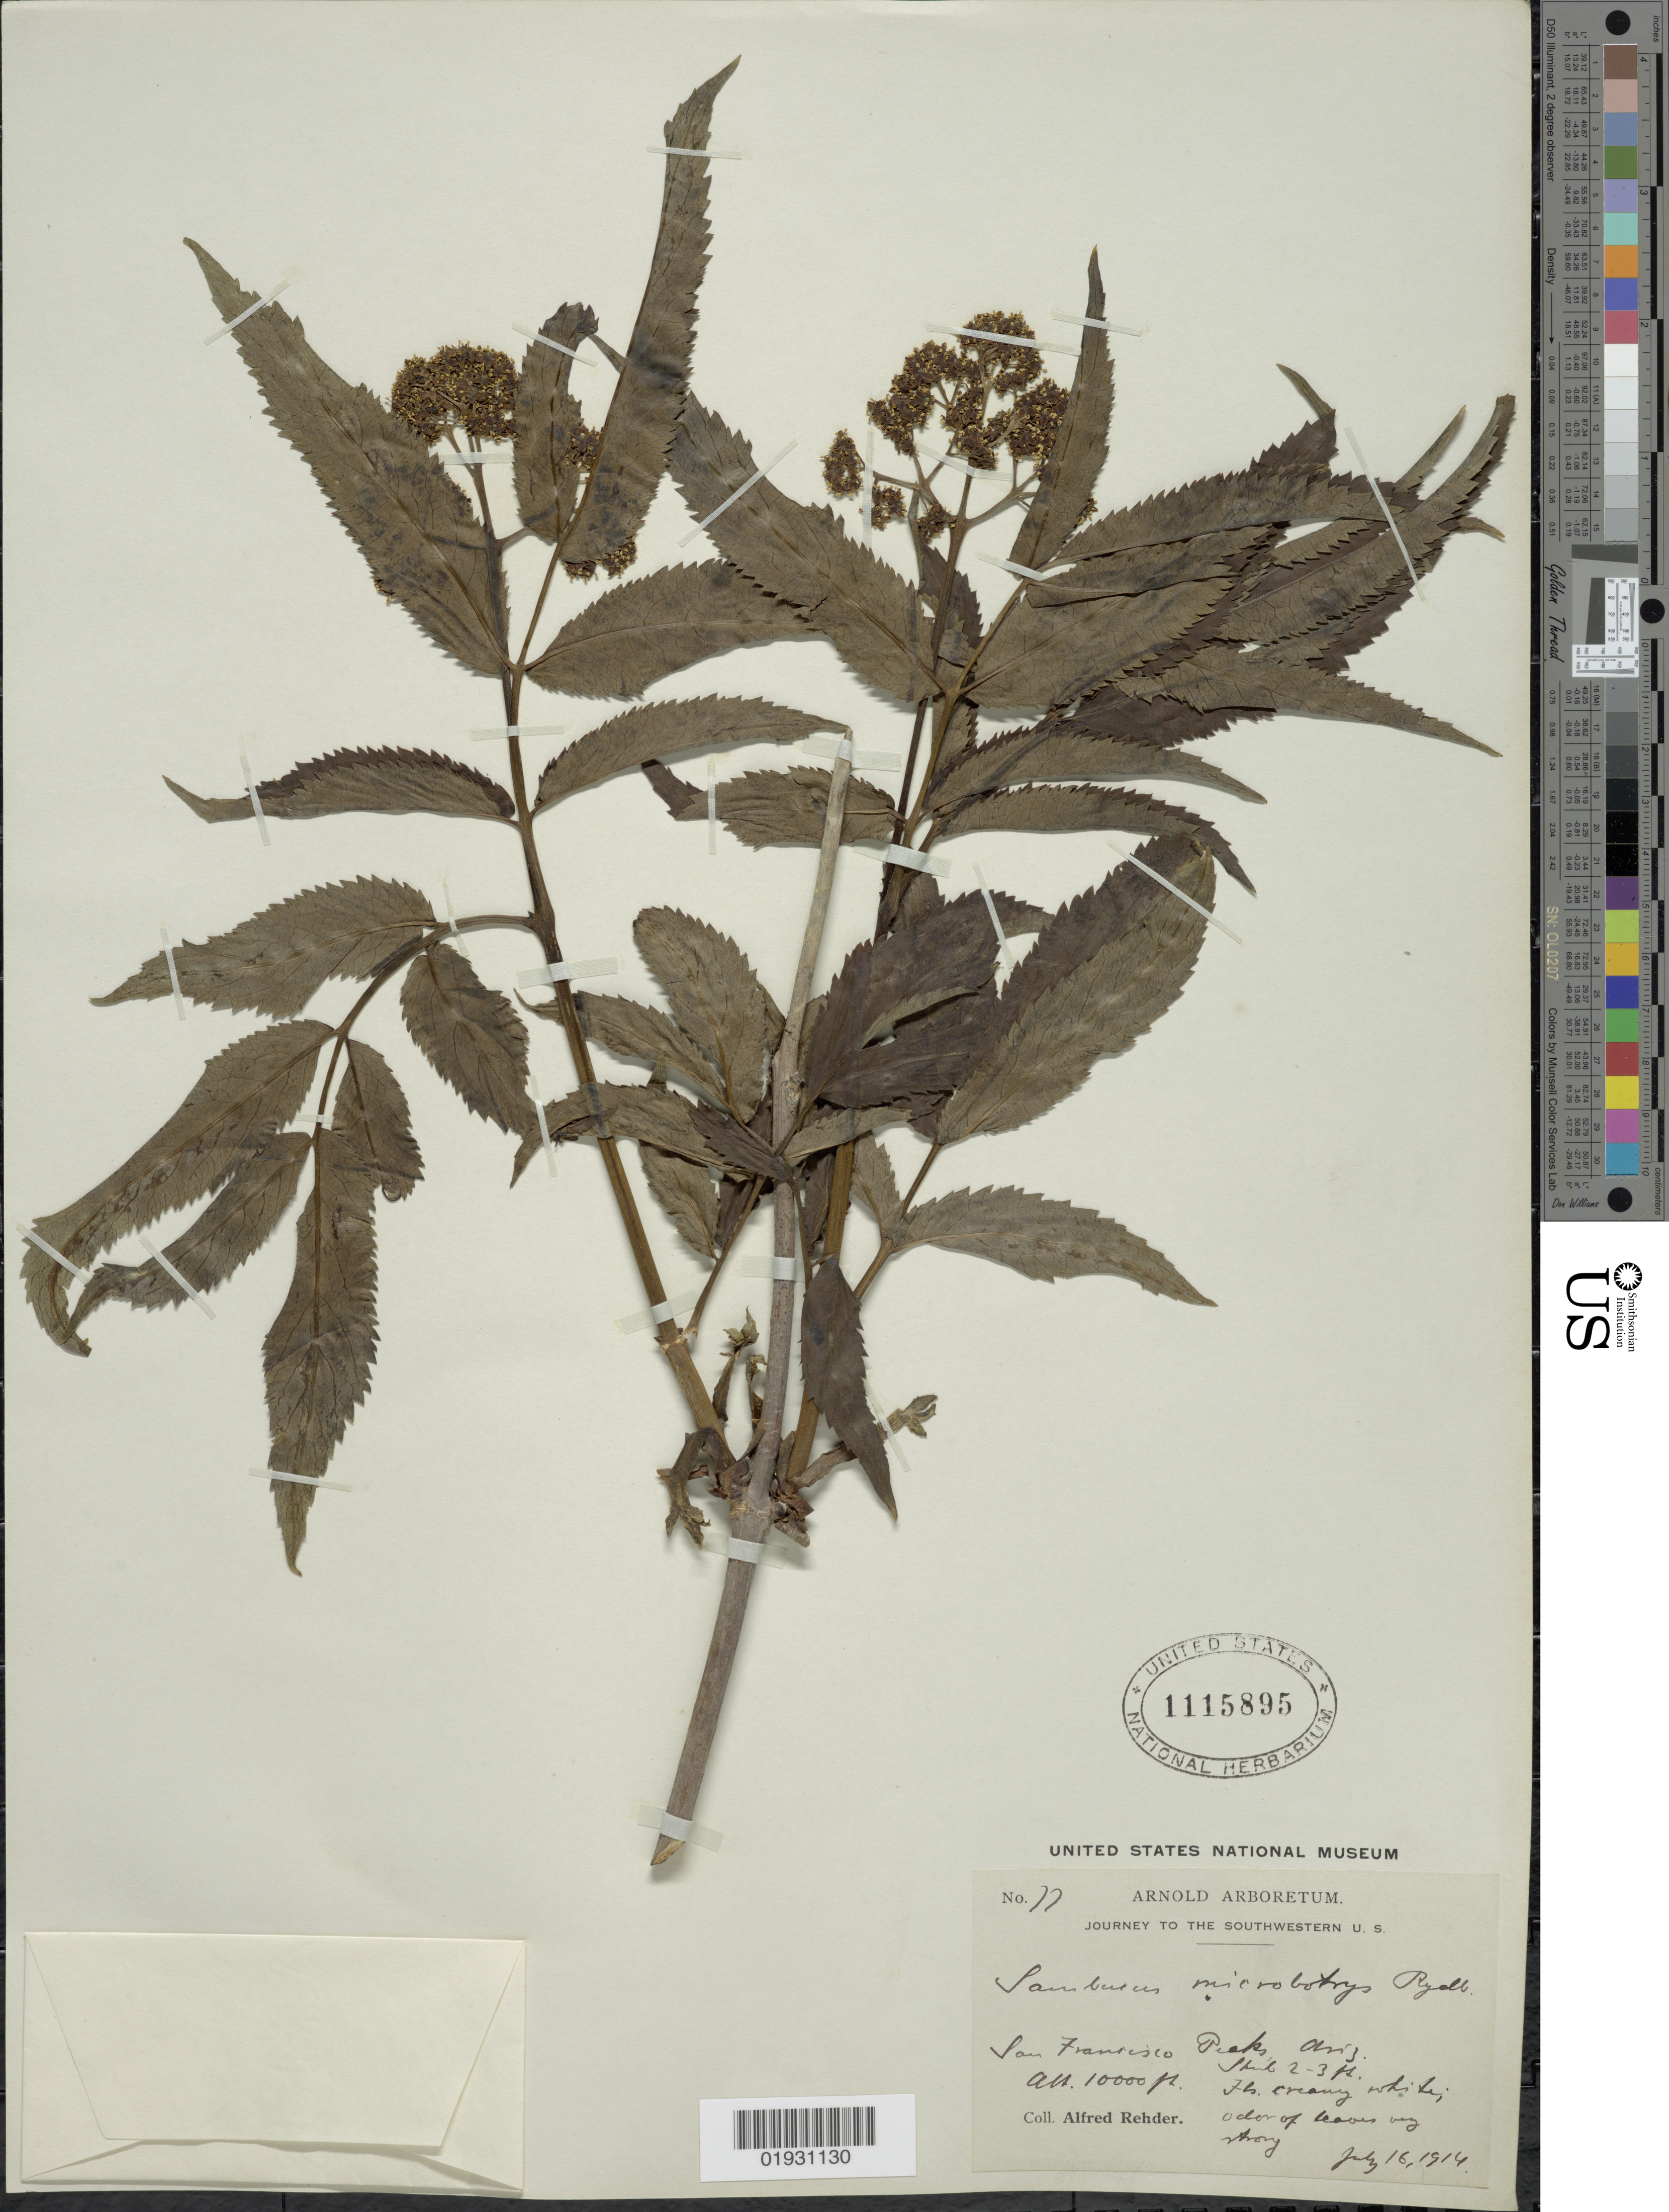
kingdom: Plantae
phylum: Tracheophyta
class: Magnoliopsida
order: Dipsacales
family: Viburnaceae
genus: Sambucus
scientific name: Sambucus microbotrys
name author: Rydb.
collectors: A. Rehder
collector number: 77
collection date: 1914-07-16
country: United States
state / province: Arizona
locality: San Francisco Peak.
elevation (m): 3048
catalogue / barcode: US 1115895